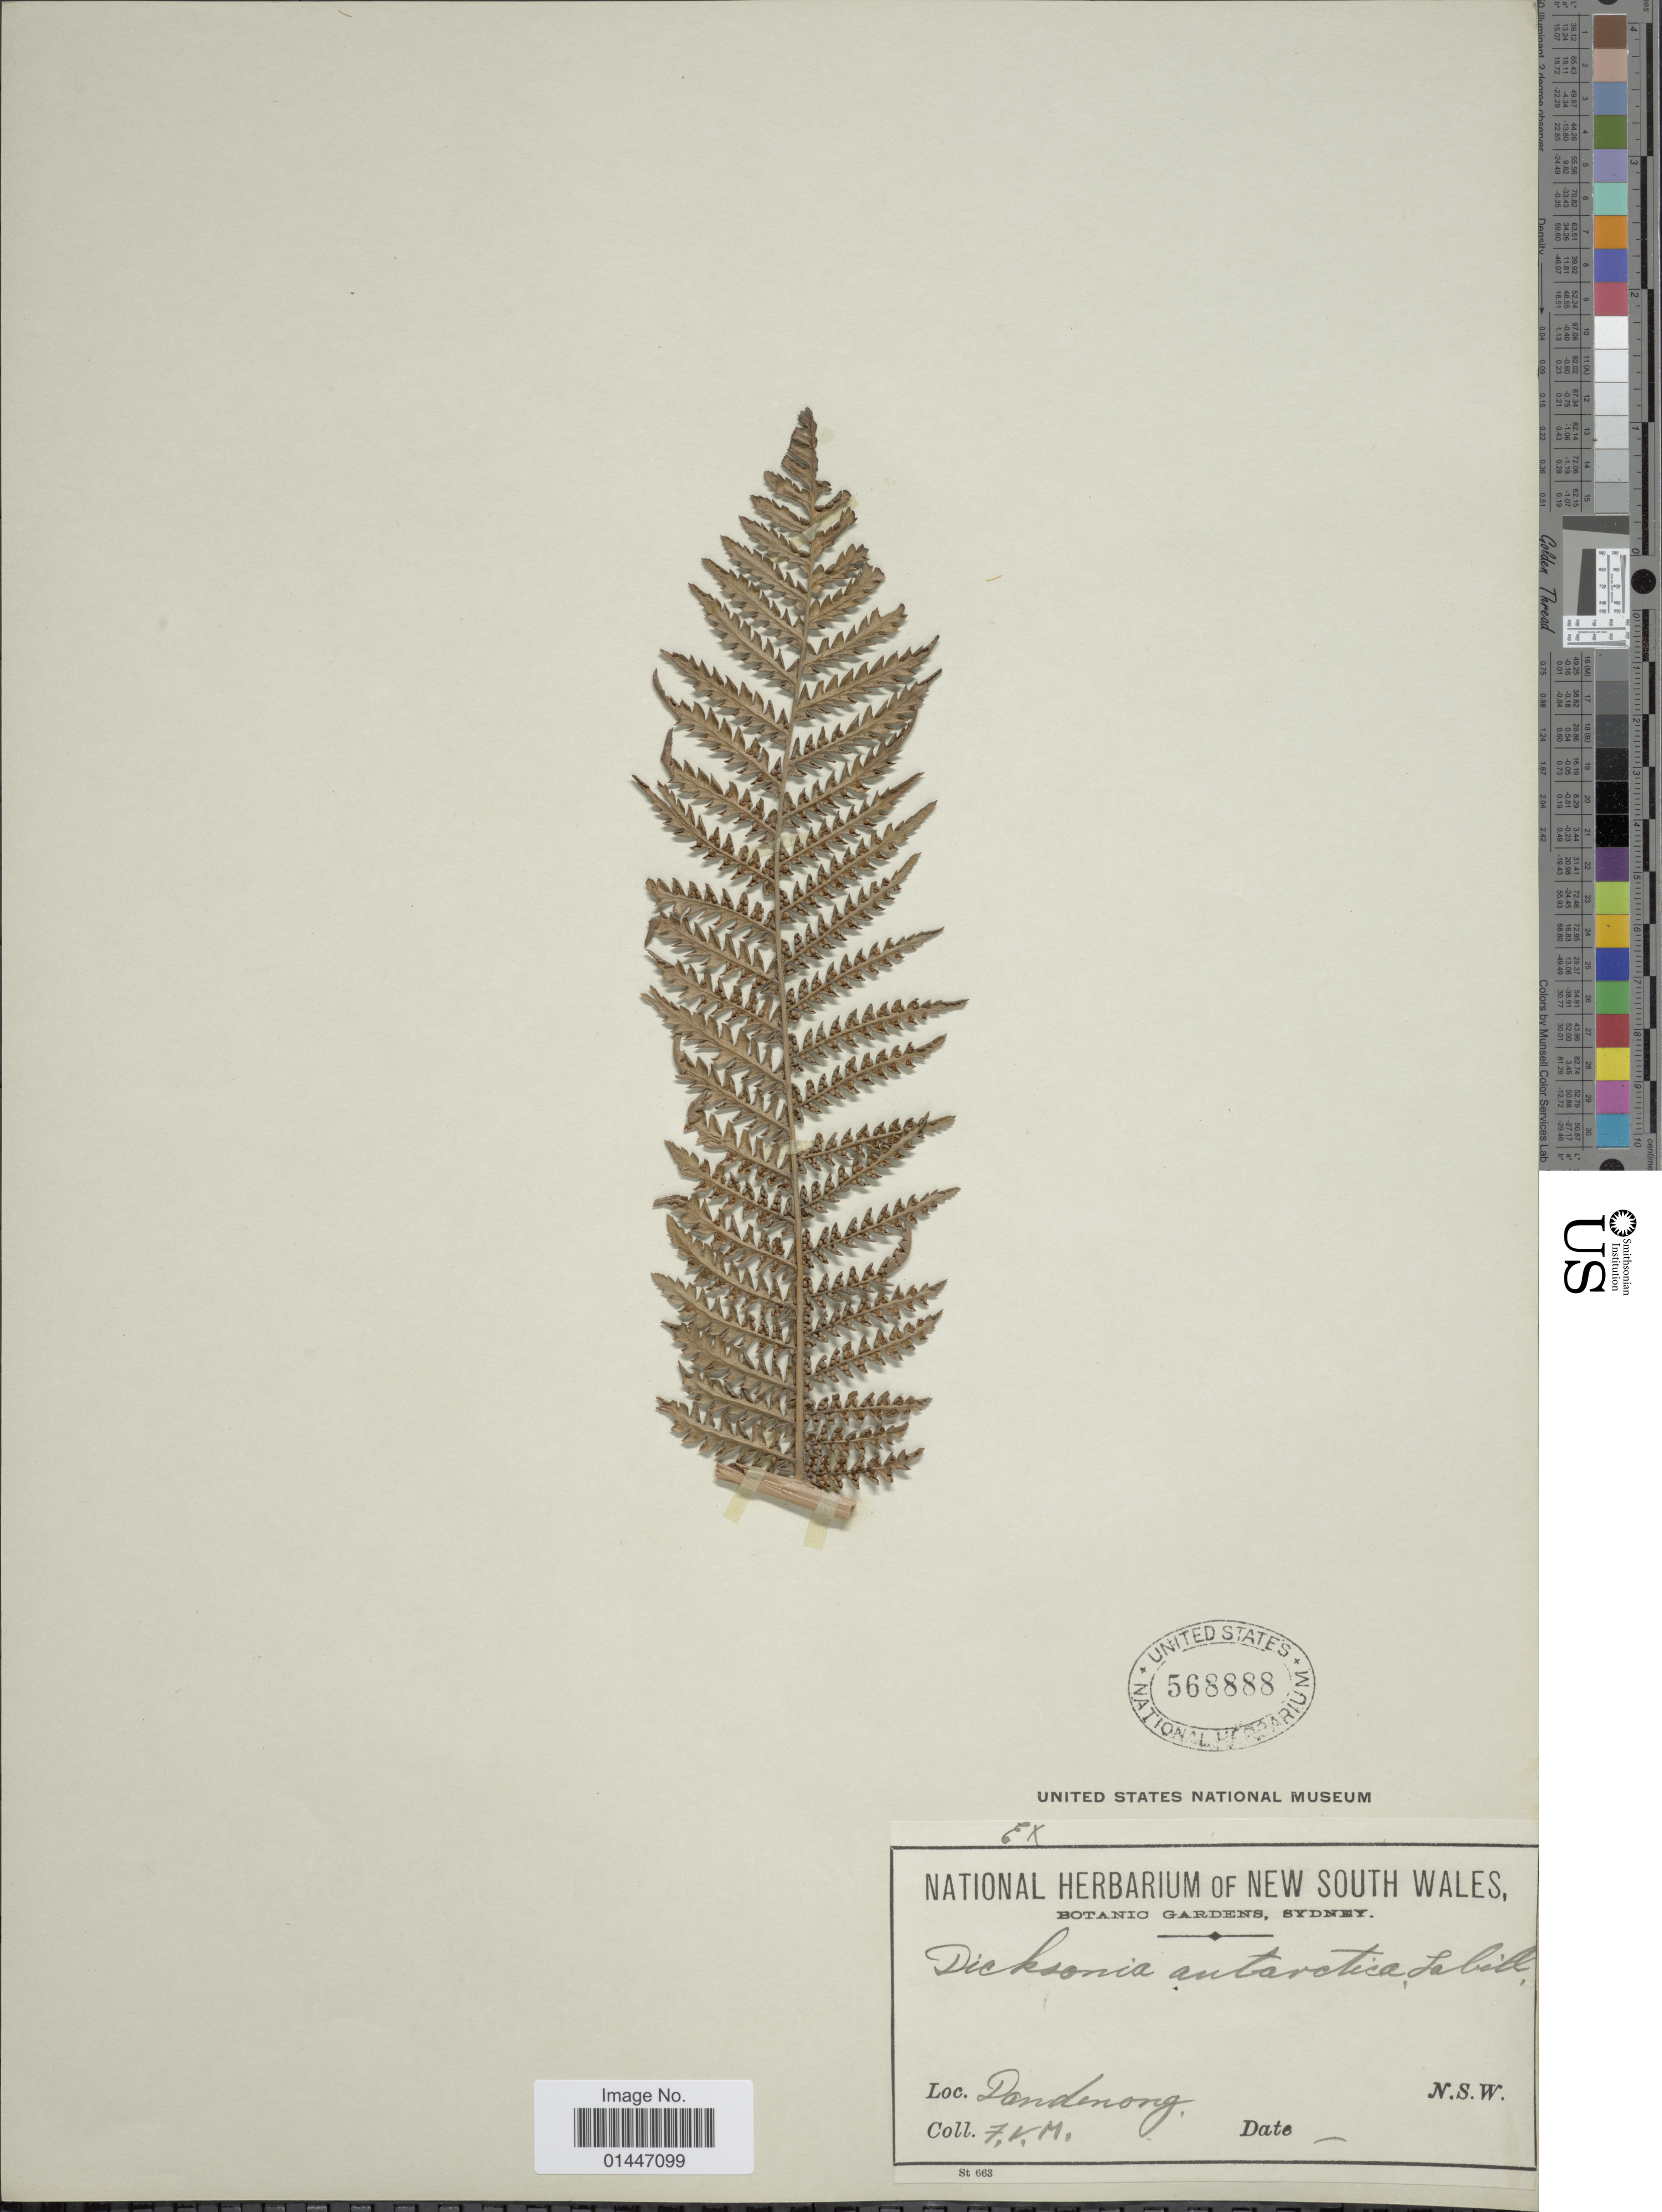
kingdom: Plantae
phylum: Tracheophyta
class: Polypodiopsida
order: Cyatheales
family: Dicksoniaceae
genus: Dicksonia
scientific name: Dicksonia antarctica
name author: Labill.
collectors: F. V. M.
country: Australia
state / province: Victoria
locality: Dandenong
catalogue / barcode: US 568888